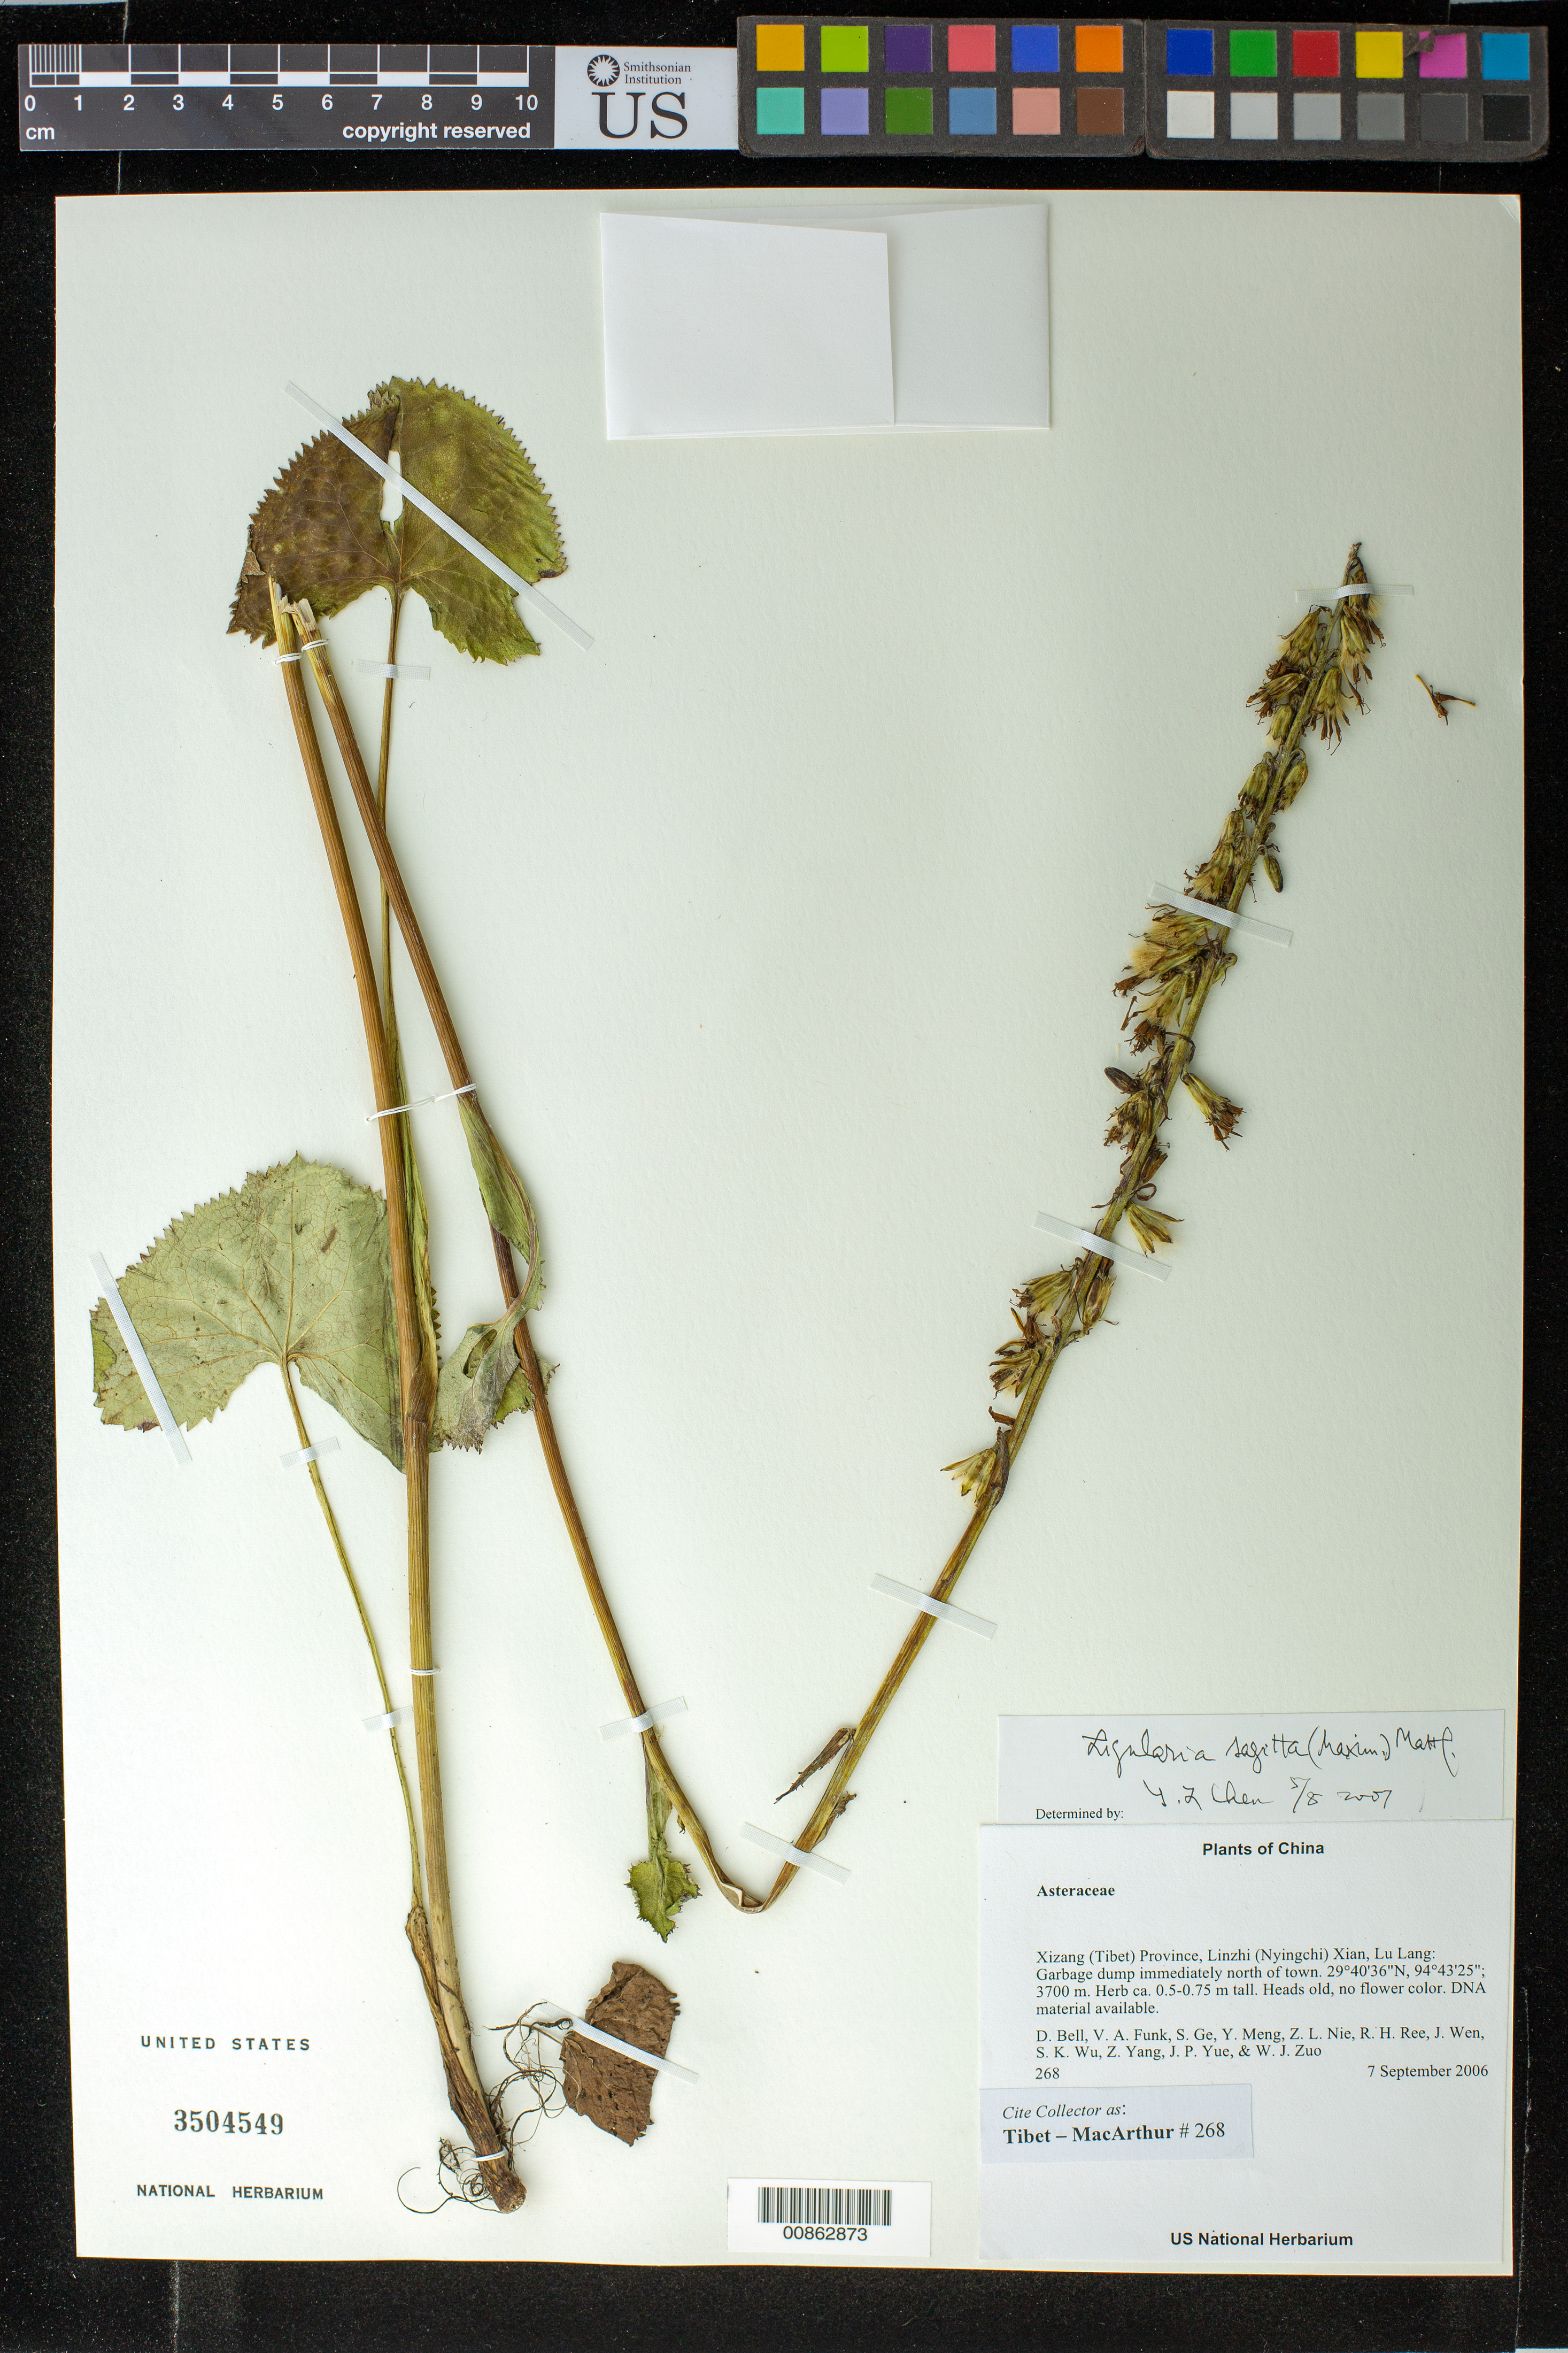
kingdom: Plantae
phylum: Tracheophyta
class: Magnoliopsida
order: Asterales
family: Asteraceae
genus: Ligularia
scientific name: Ligularia sagitta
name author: (Maxim.) Mattf. ex Rehder & Kobuski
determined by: Yilin Chen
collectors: Tibet-MacArthur, D. A. Bell, V. Funk, S. Ge, Y. Meng, Z. Nie, R. Ree, J. Wen, S. K. Wu, Z. Yang, J. Yue & W. Zuo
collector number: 268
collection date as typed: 07 Sep 2006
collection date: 2006-09-07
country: China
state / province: Xizang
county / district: Linzhi (Nyingchi) Xian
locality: Lu Lang. Garbage dump immediately north of town.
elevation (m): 3700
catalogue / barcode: US 3504549